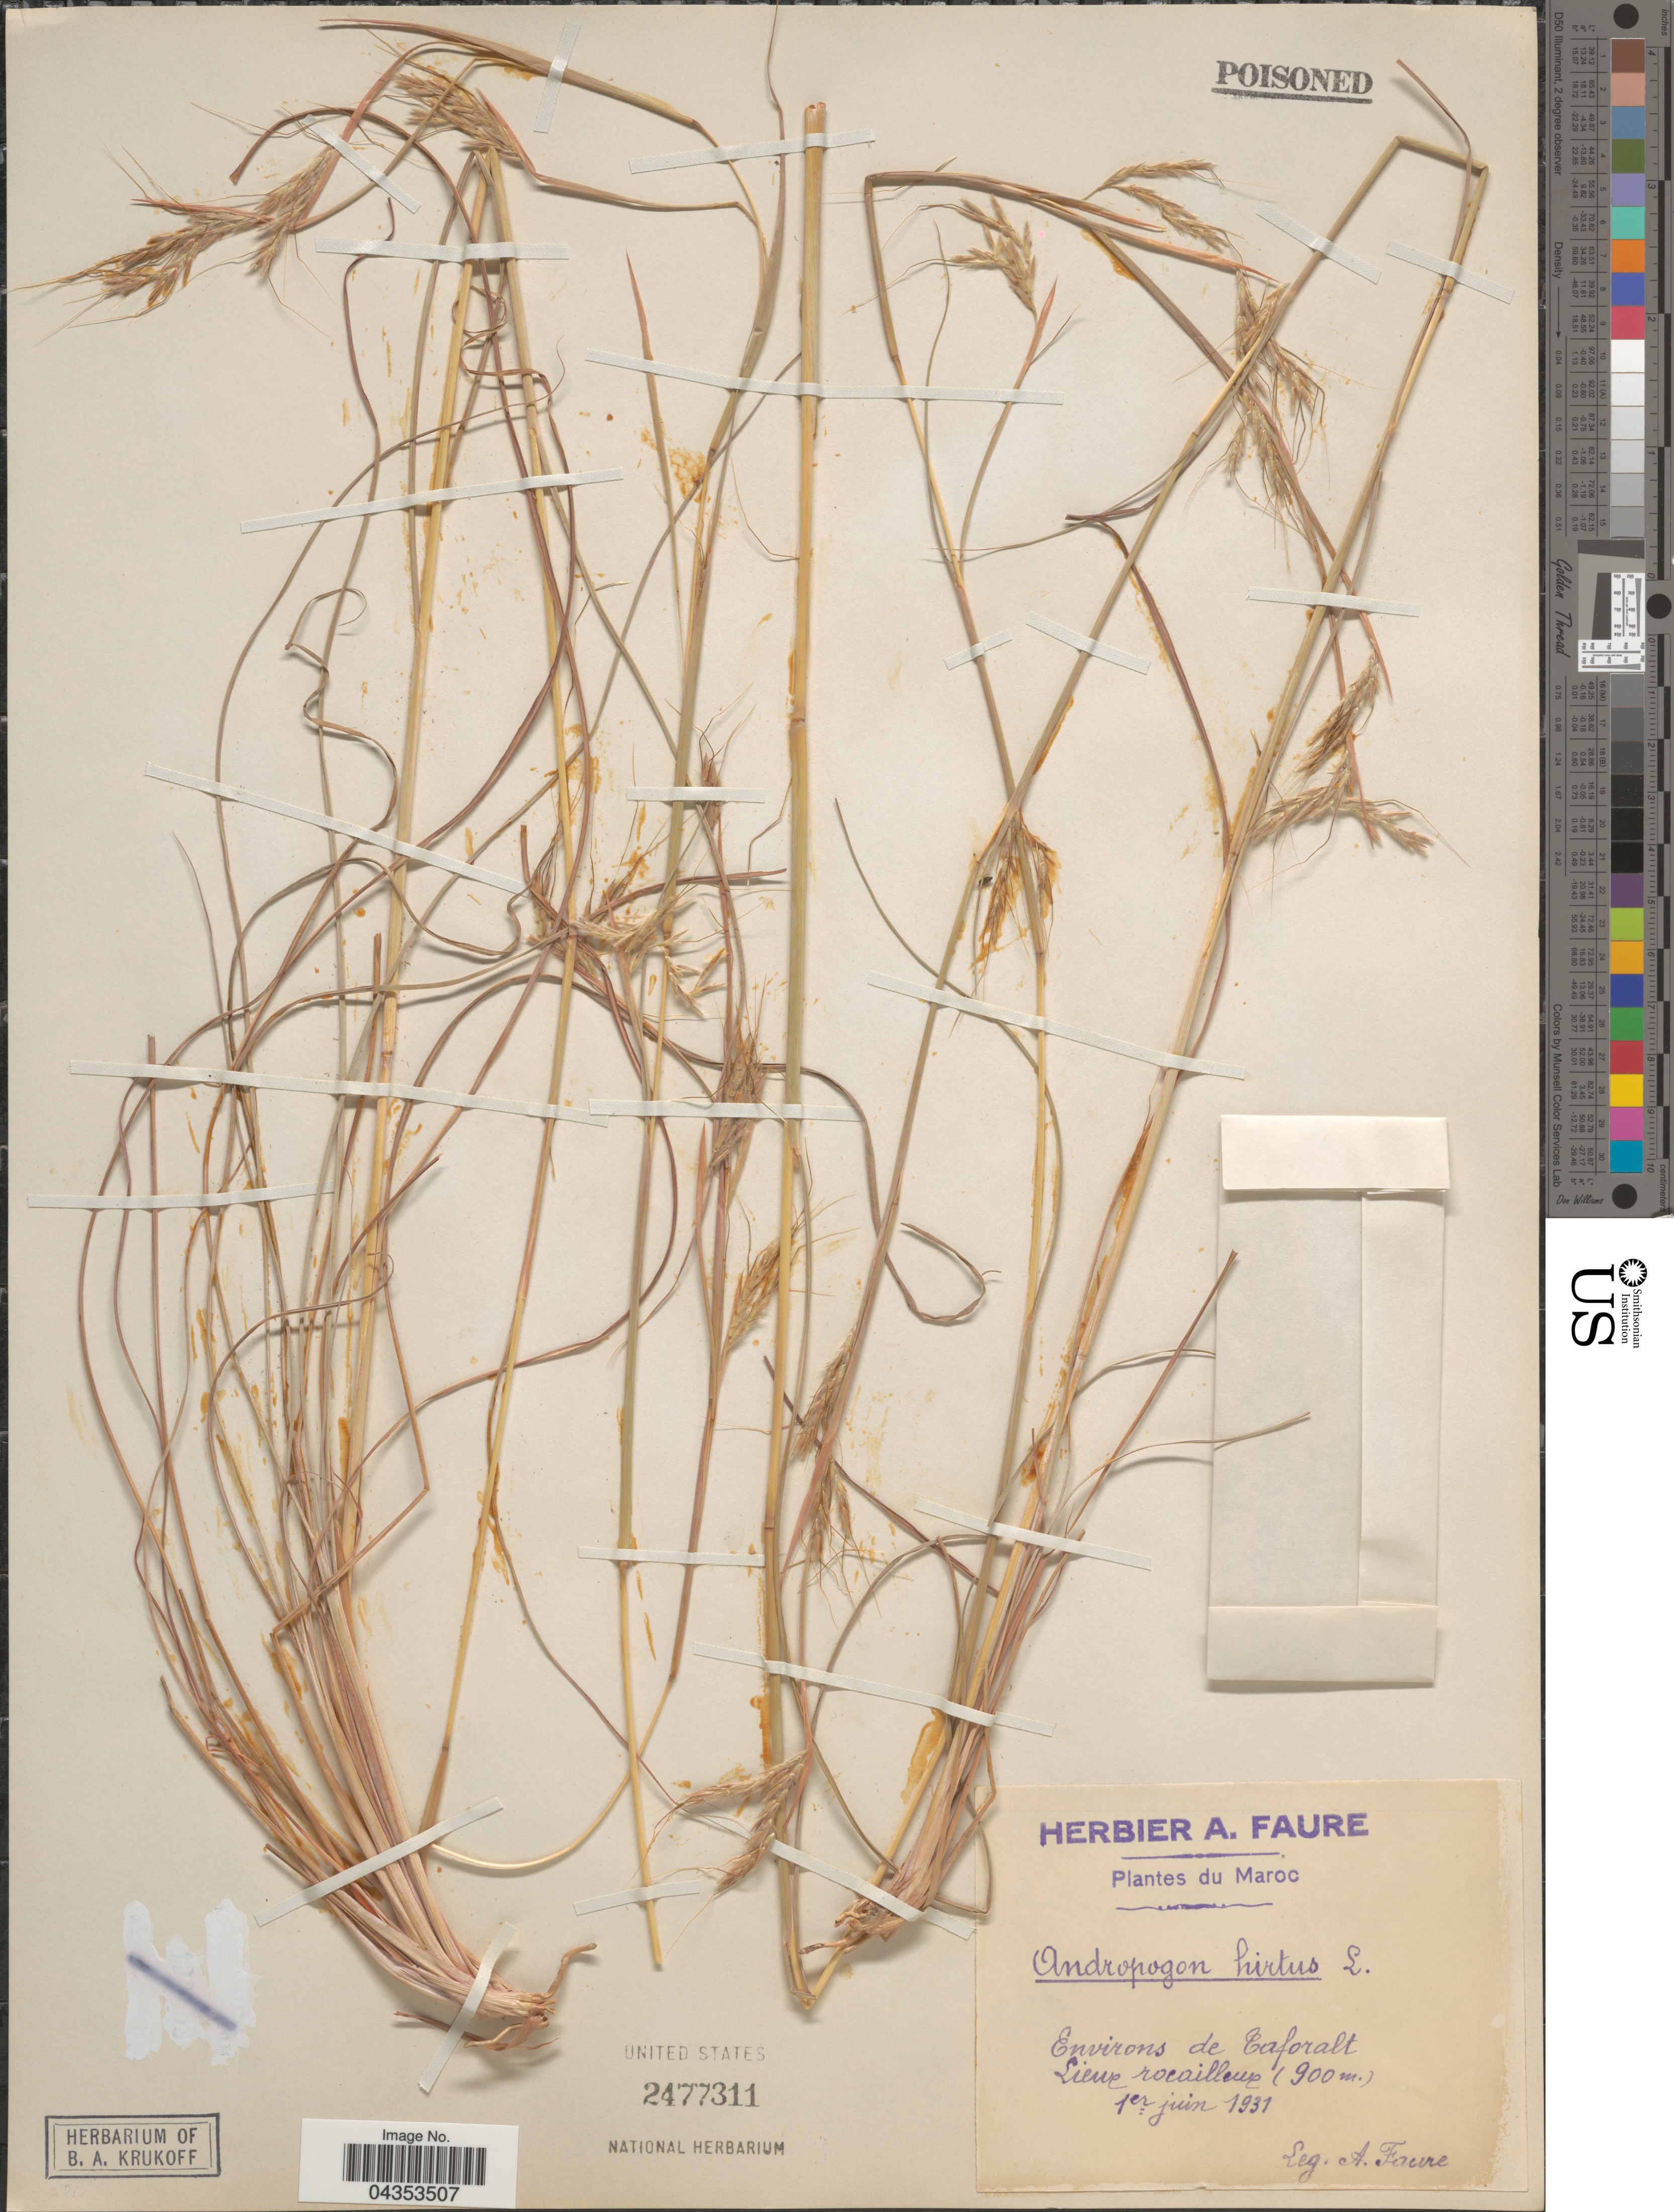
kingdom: Plantae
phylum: Tracheophyta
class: Liliopsida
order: Poales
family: Poaceae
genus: Hyparrhenia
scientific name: Hyparrhenia hirta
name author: (L.) Stapf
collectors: A. Faure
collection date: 1931-06-01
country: Morocco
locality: Environs de Caforalt. Lieux rocailleux.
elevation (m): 900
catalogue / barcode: US 2477311